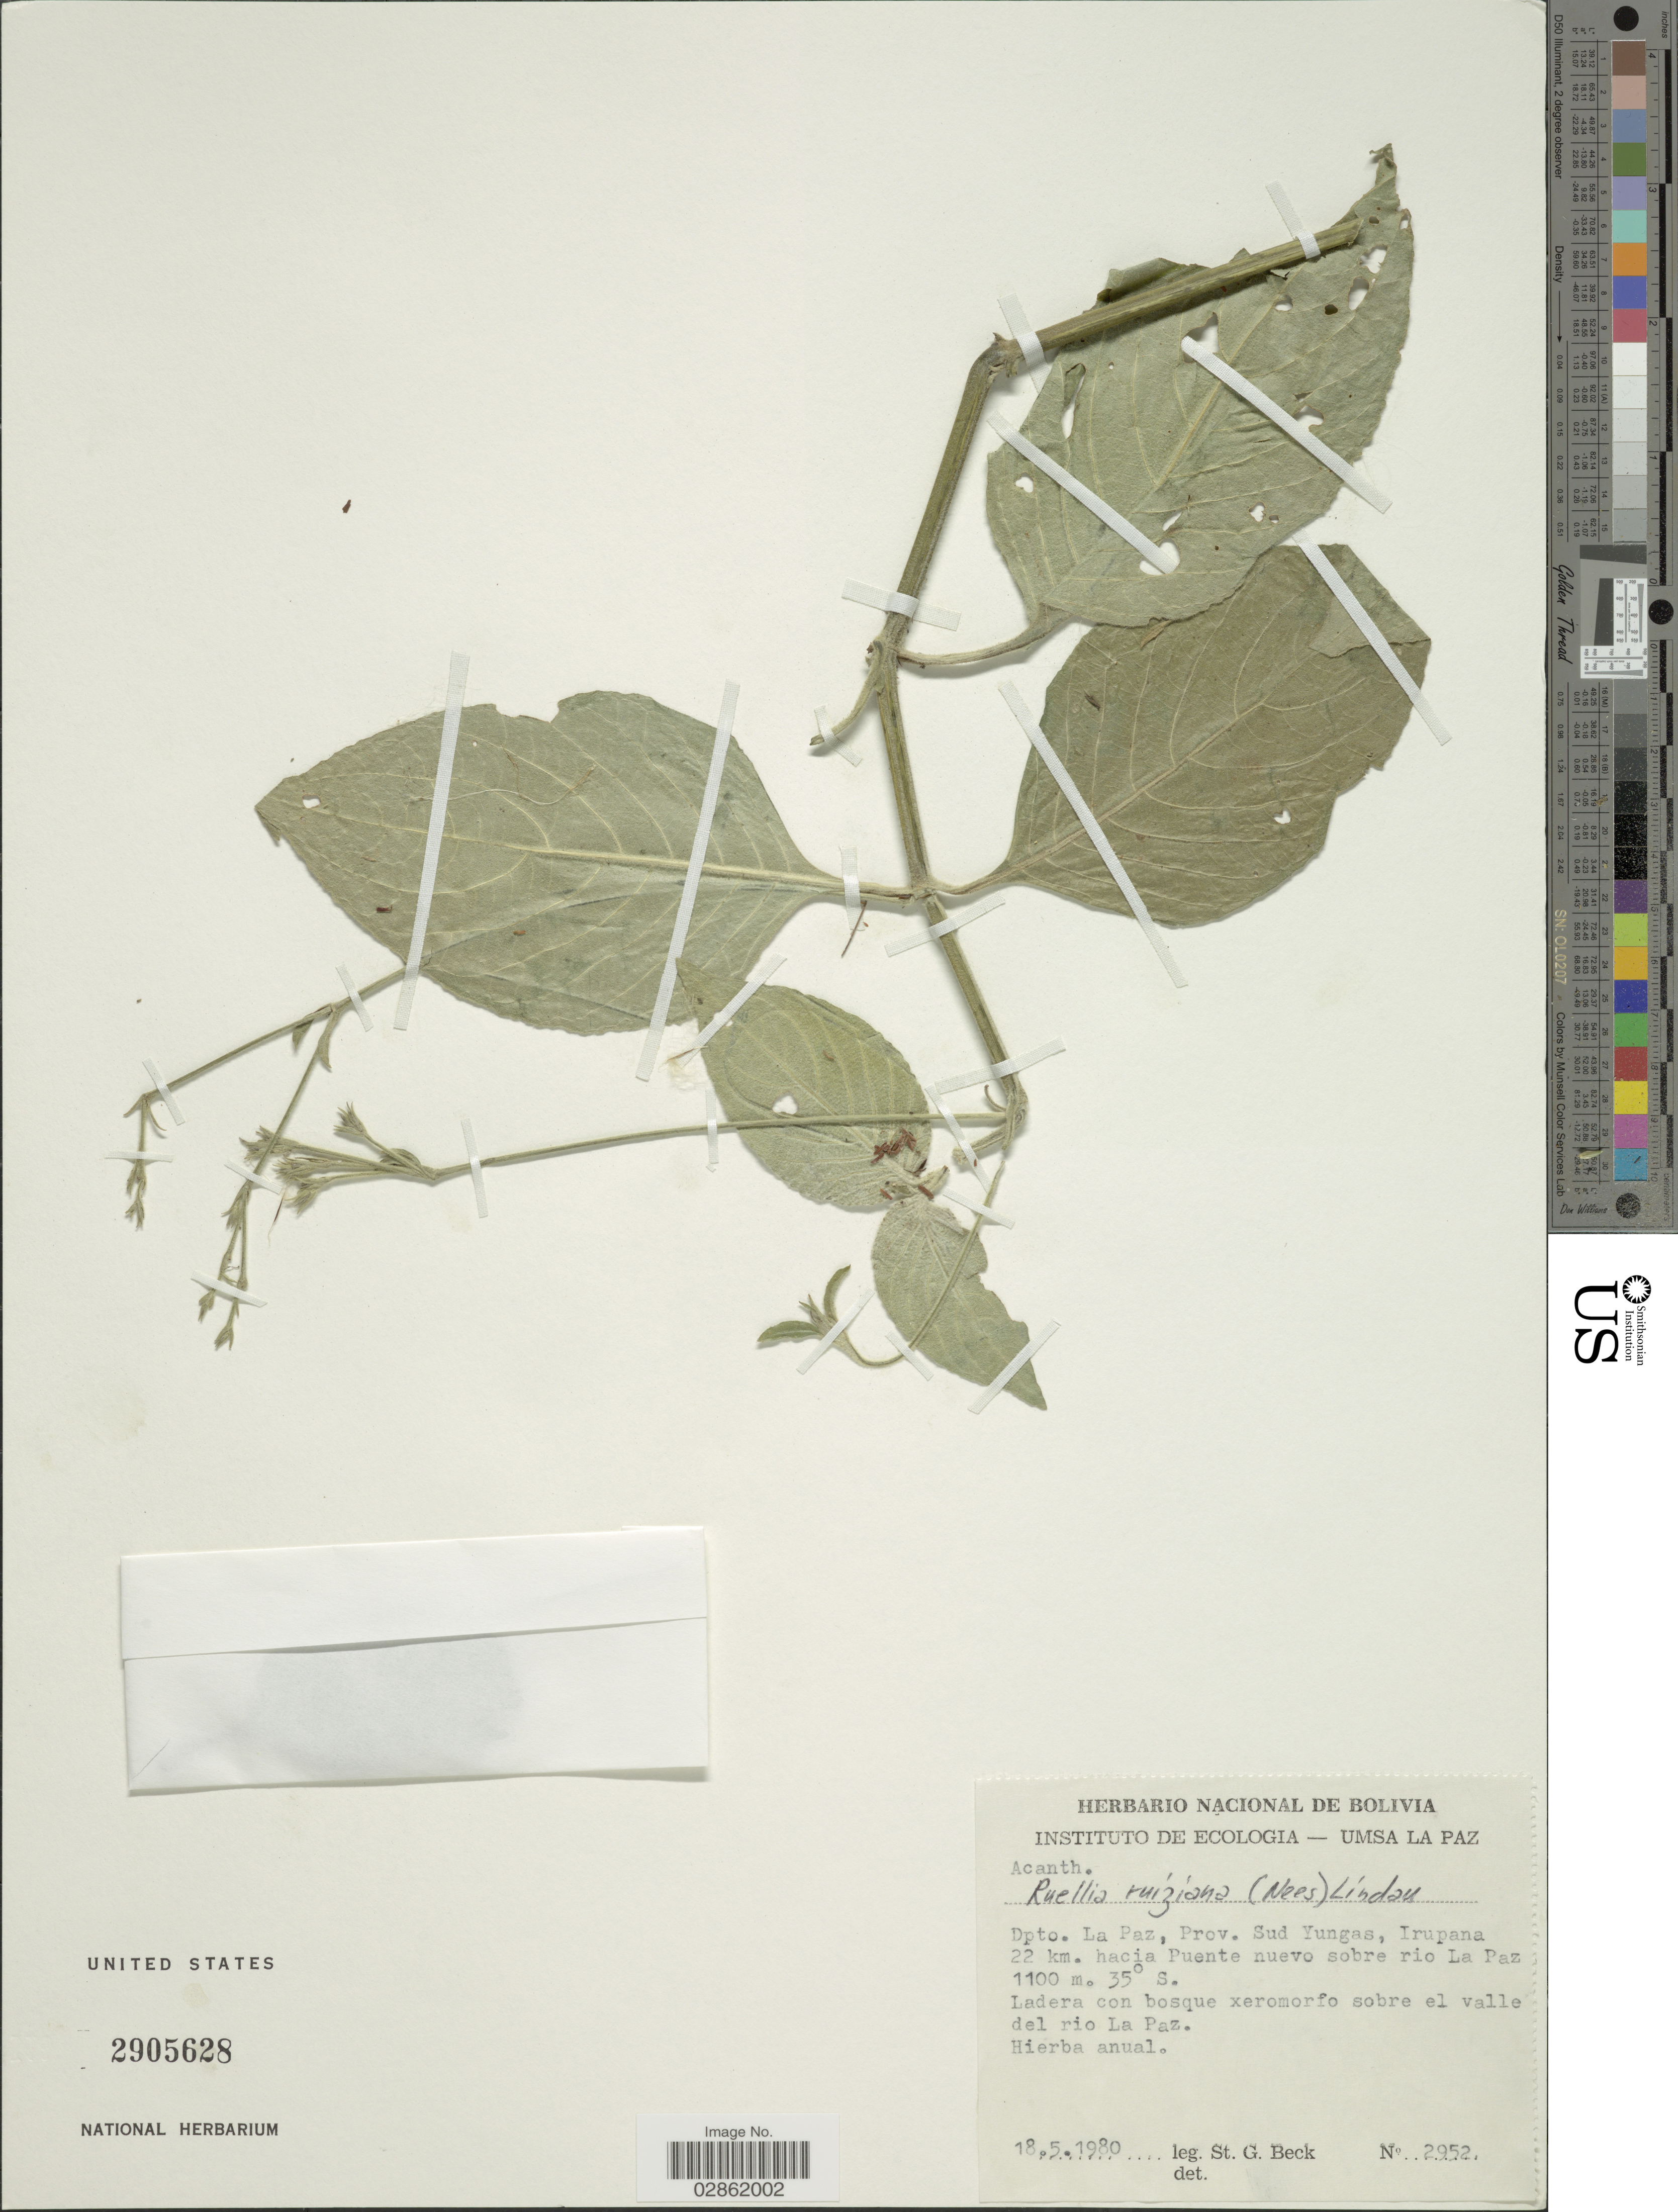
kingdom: Plantae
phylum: Tracheophyta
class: Magnoliopsida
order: Lamiales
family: Acanthaceae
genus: Ruellia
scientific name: Ruellia ruiziana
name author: (Nees) Lindau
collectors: S. G. Beck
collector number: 2952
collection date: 1980-05-18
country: Bolivia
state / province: La Paz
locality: Dpto. La Paz, Prov, Sud Yungas, Irupana 22 km. hacia Puente nuevo sobre La Paz.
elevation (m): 1100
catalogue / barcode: US 2905628